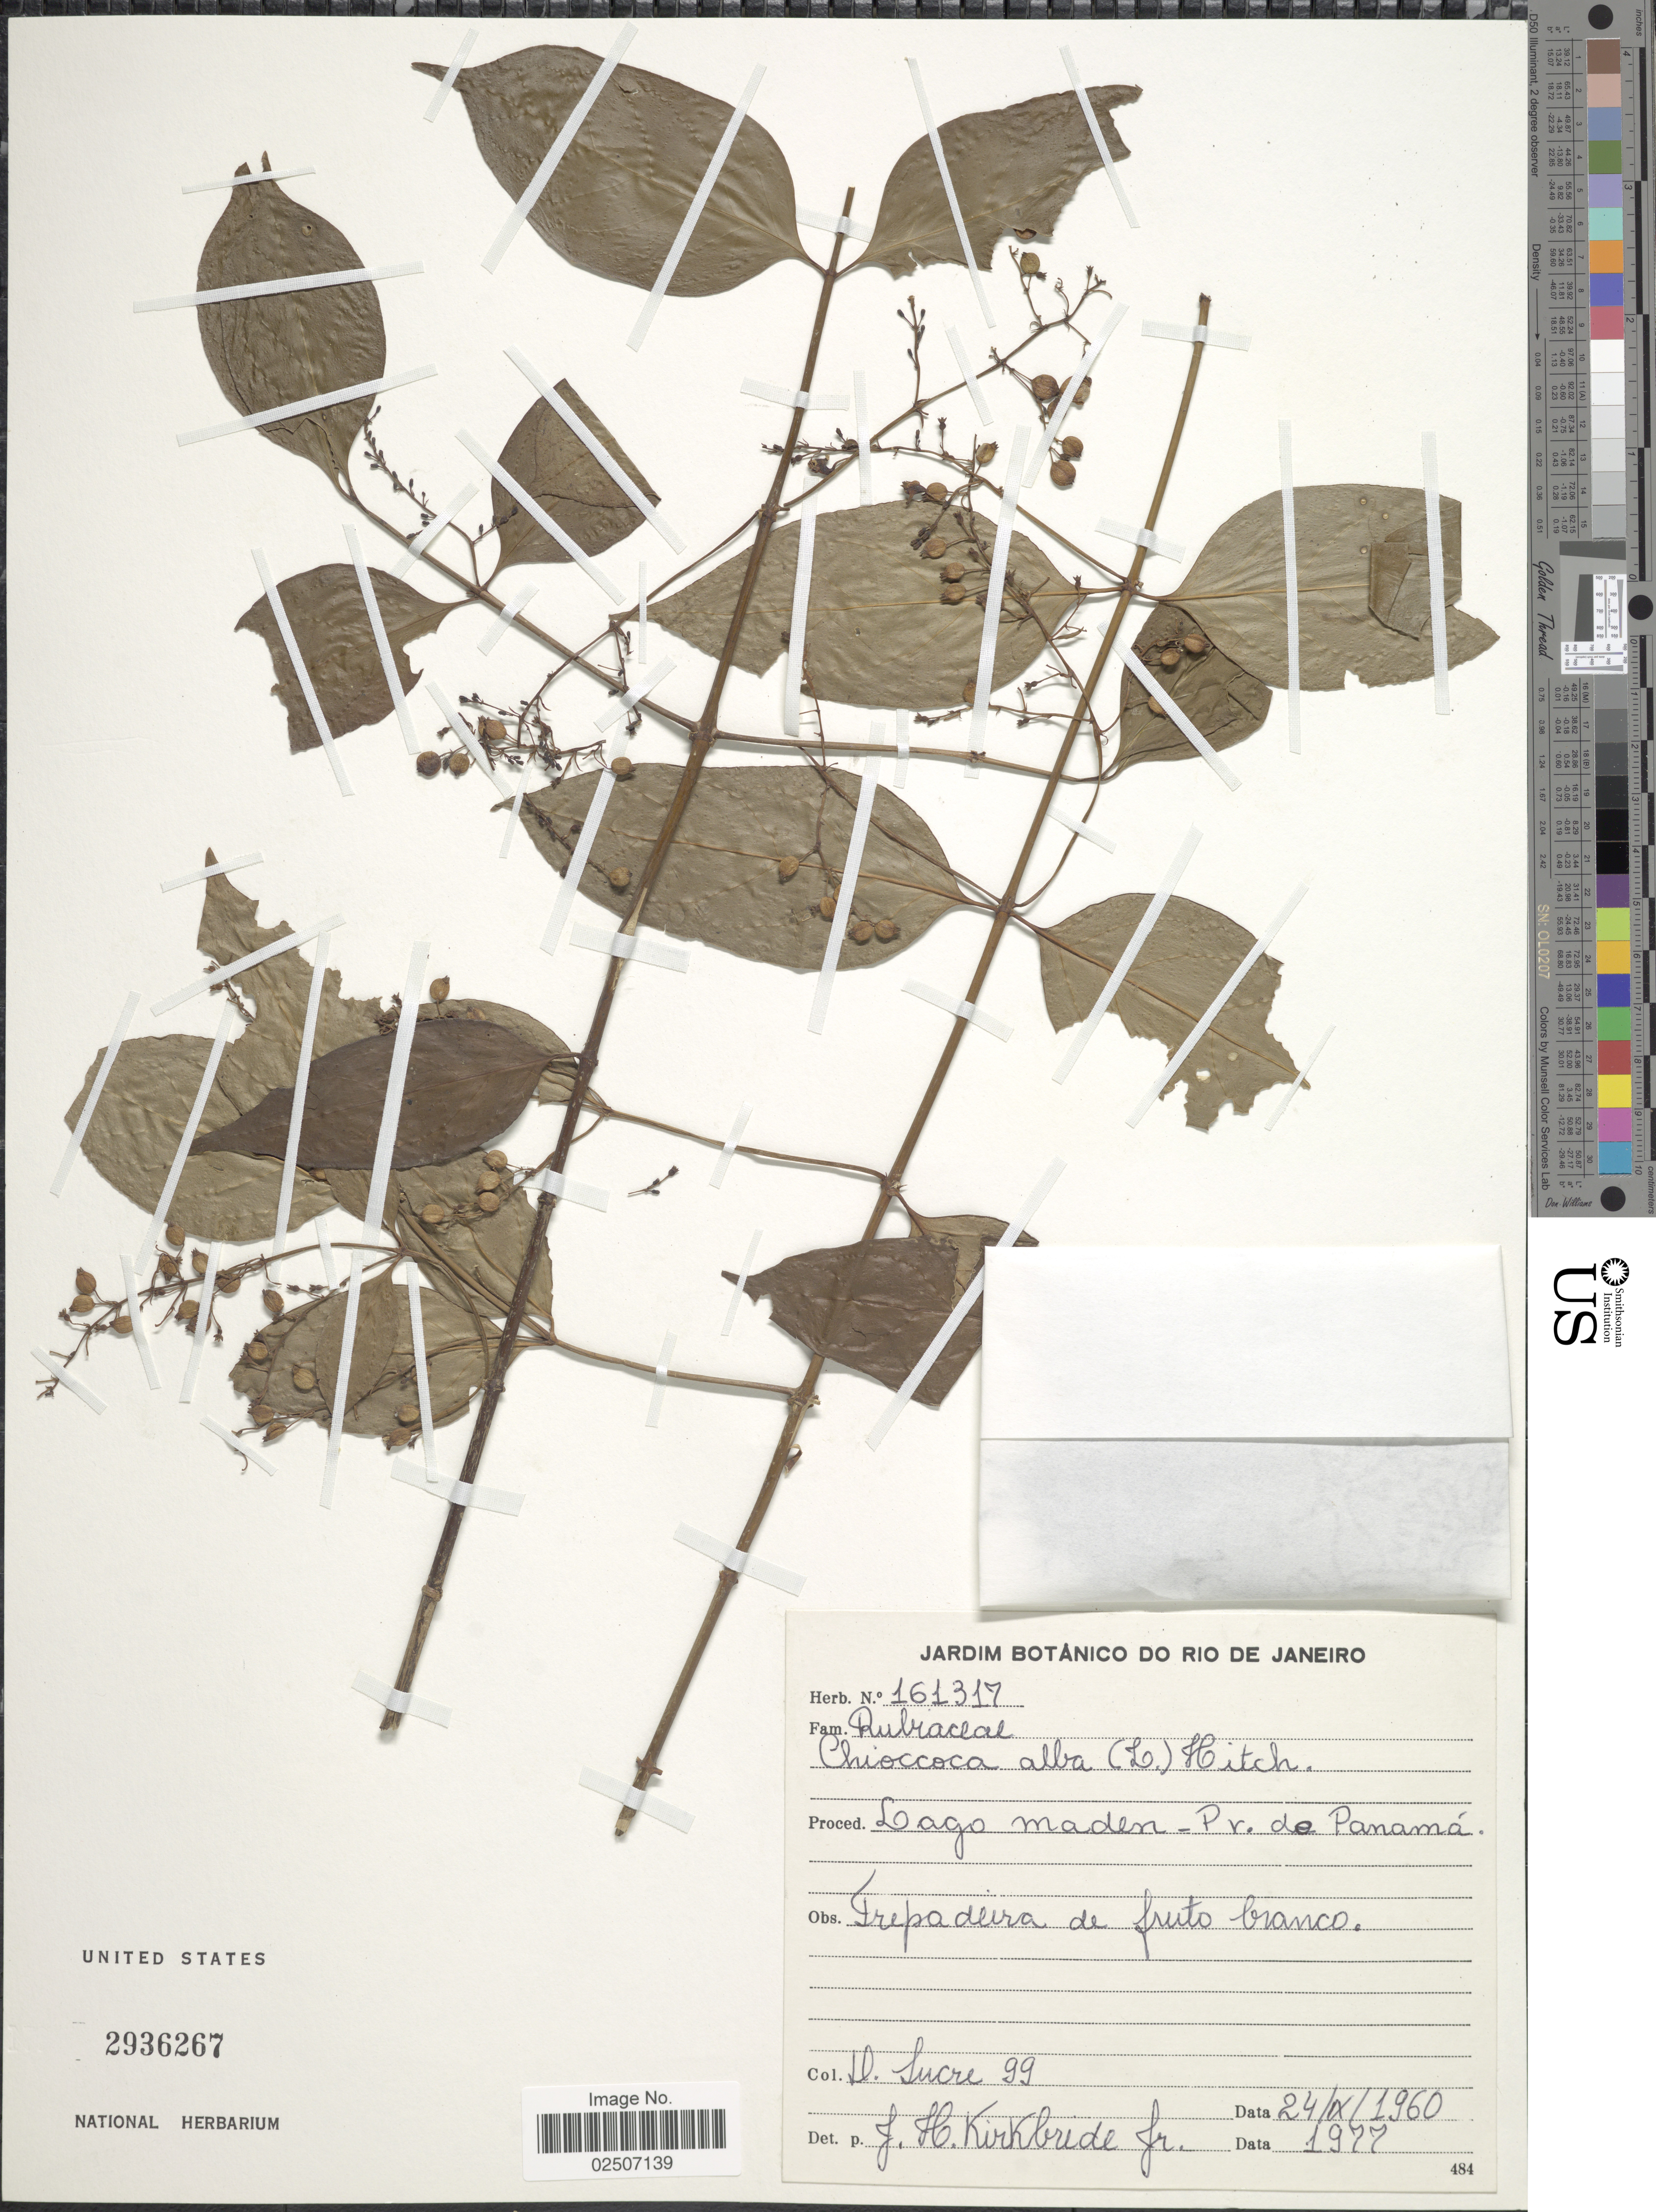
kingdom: Plantae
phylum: Tracheophyta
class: Magnoliopsida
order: Gentianales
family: Rubiaceae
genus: Chiococca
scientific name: Chiococca alba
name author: (L.) Hitchc.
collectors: D. Sucre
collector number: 99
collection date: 1960-10-24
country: Panama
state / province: Panamá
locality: Lago maden - Pr. de Panama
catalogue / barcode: US 2936267